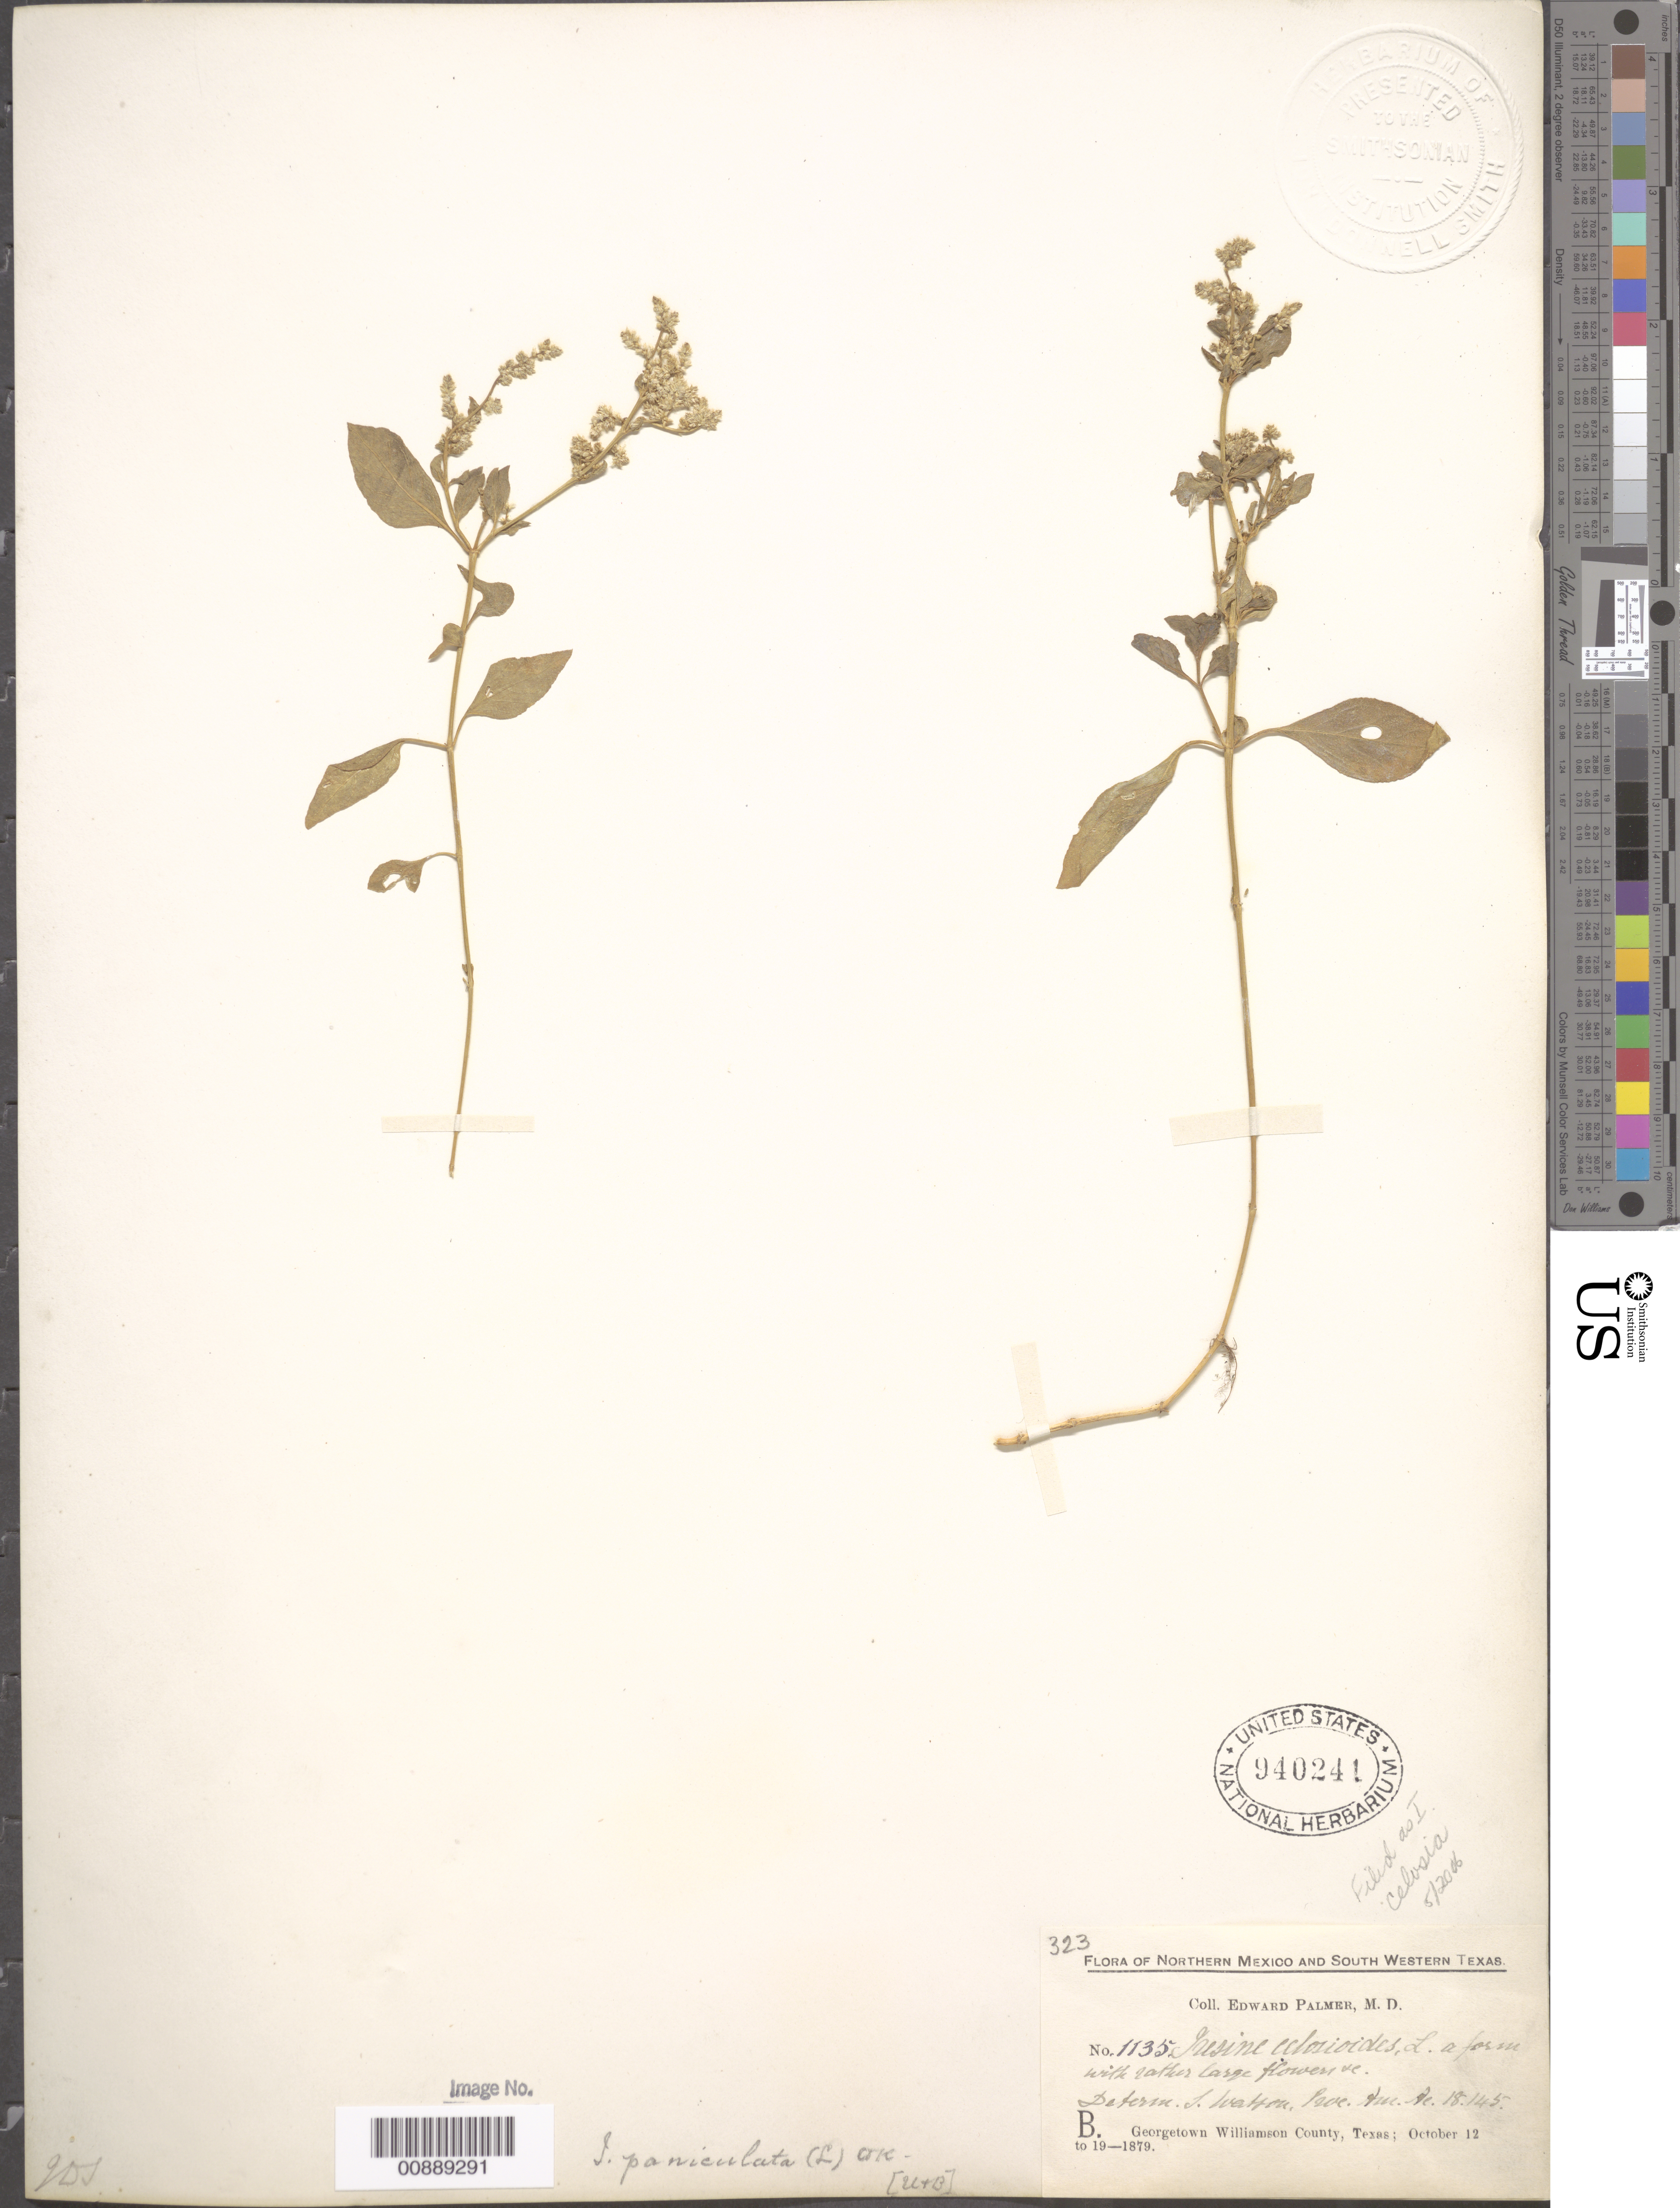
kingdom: Plantae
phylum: Tracheophyta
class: Magnoliopsida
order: Caryophyllales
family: Amaranthaceae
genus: Iresine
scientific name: Iresine celosia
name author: L.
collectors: E. Palmer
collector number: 1135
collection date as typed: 12 Oct 1879 to 19 Oct 1879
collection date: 1879-10-12/1879-10-19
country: United States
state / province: Texas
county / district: Williamson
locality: B. Georgetown, Williamson County, Texas.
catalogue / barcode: US 940241